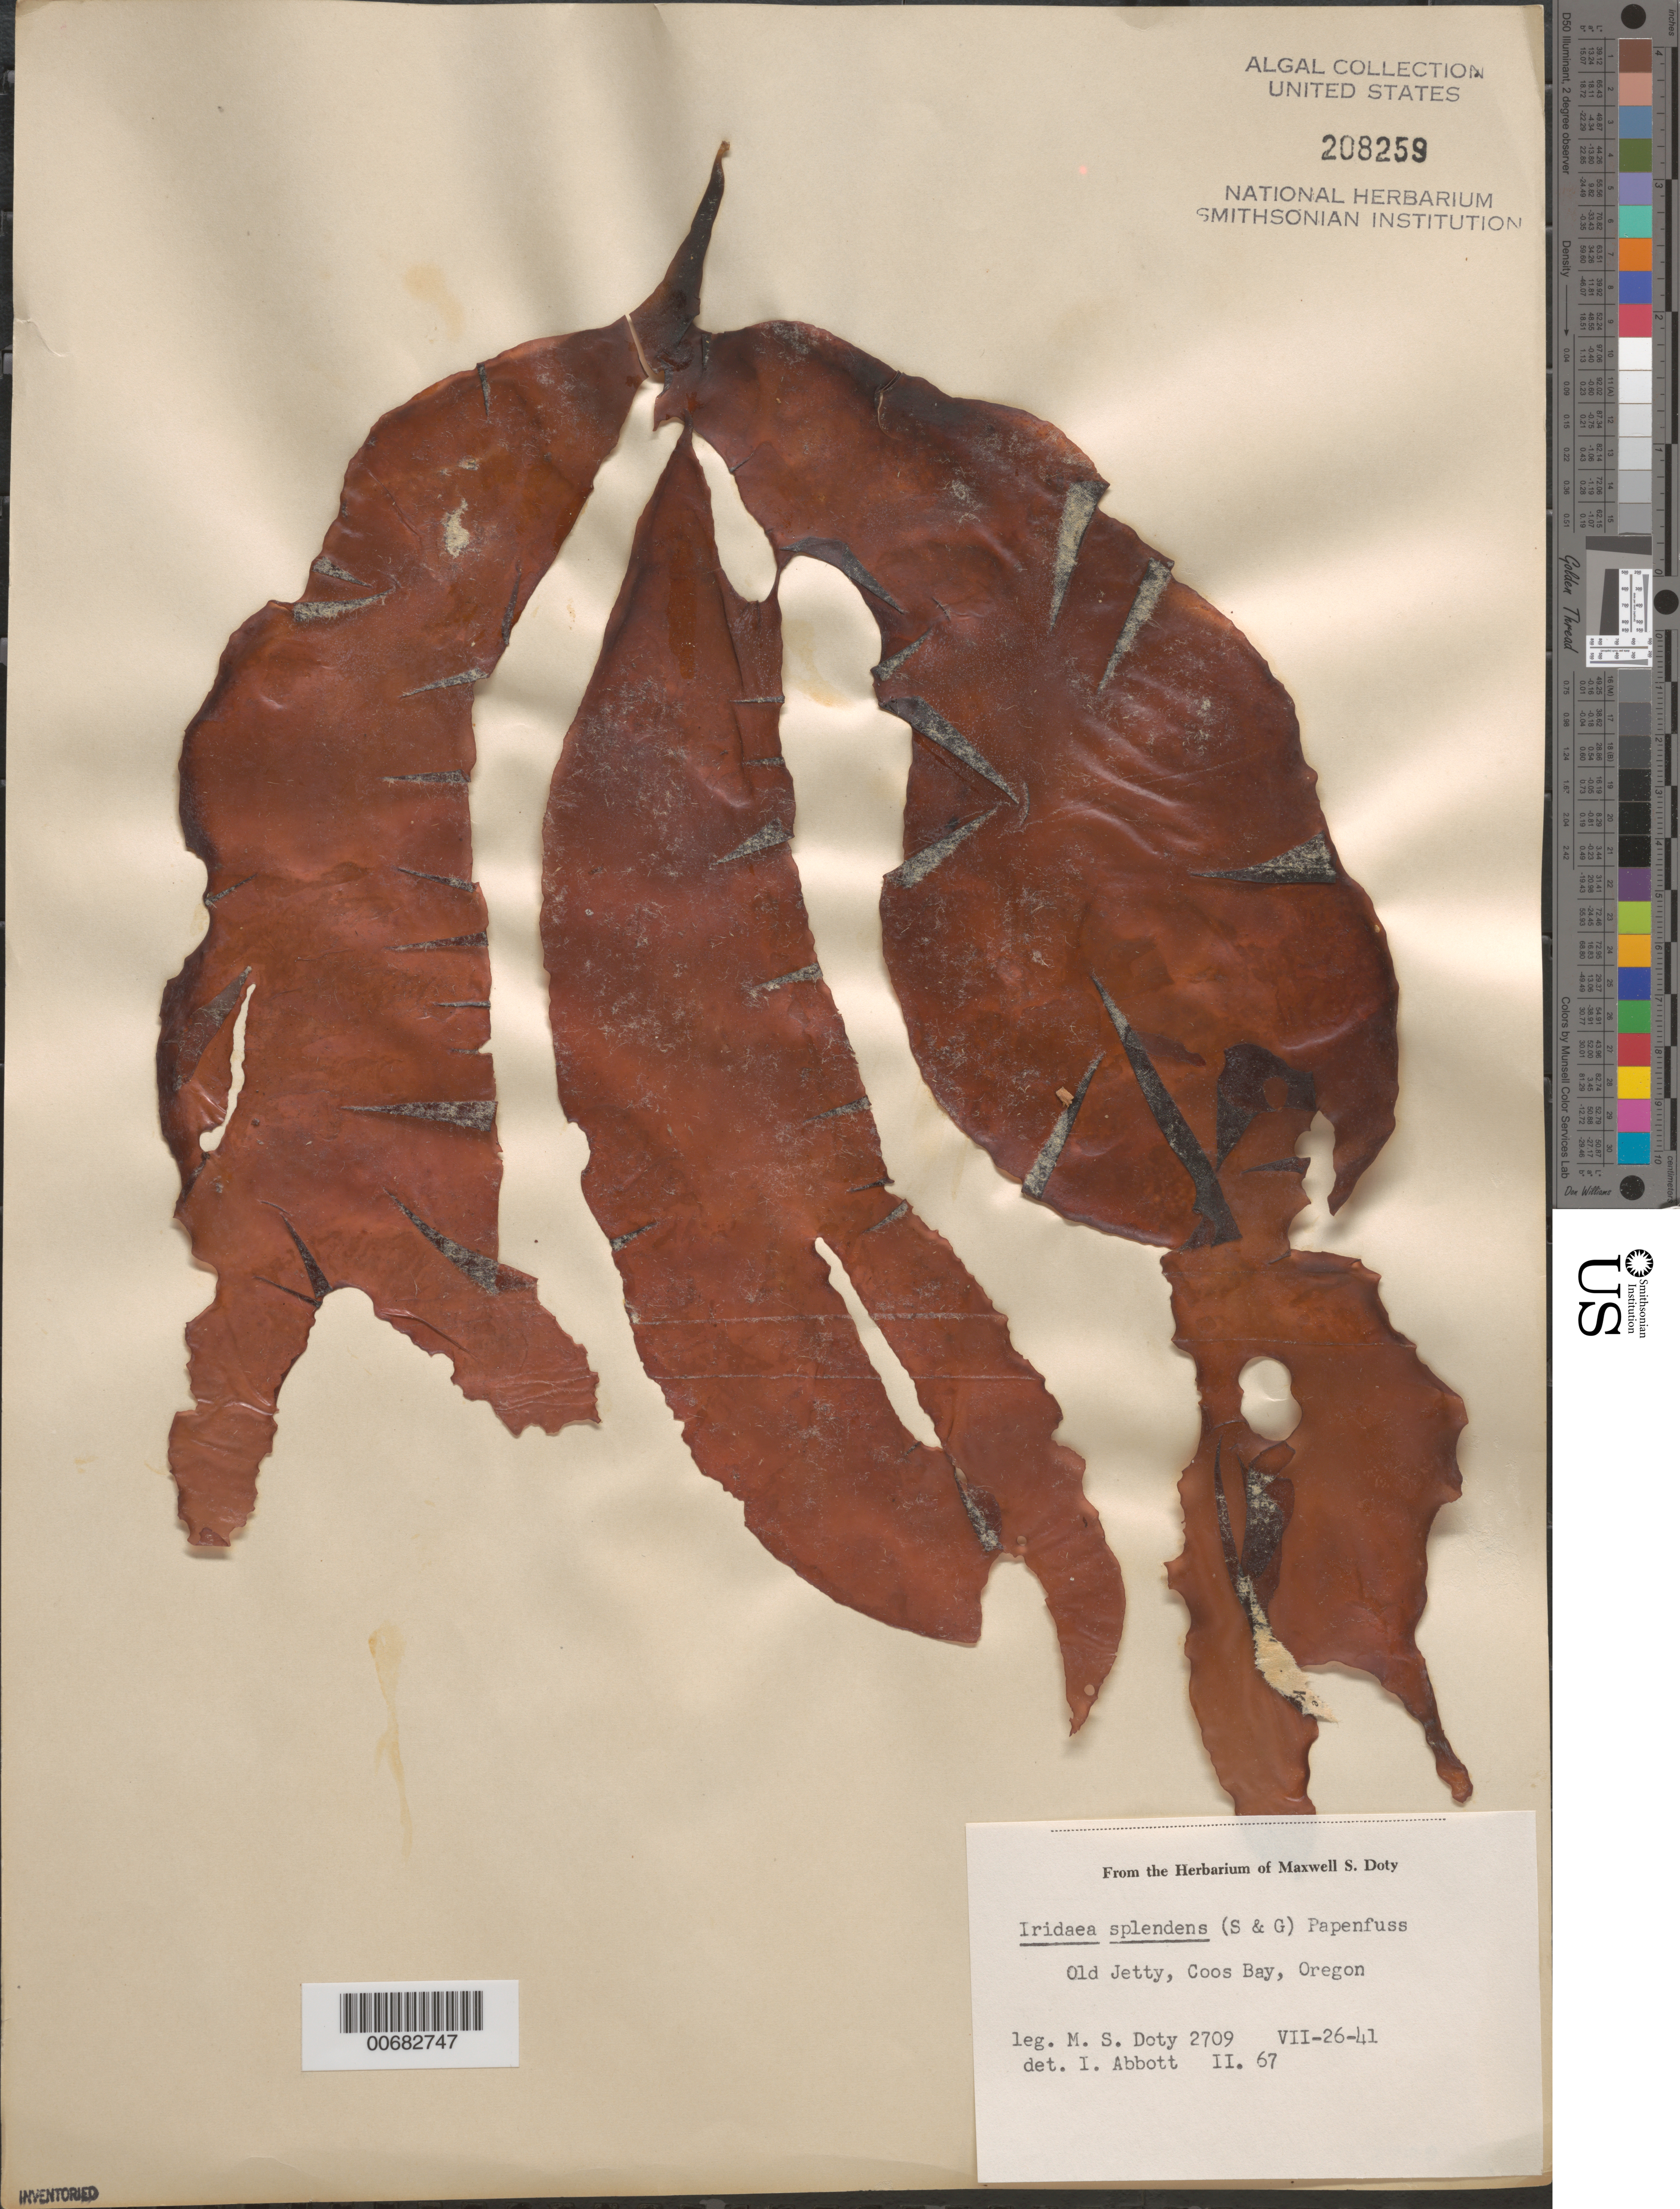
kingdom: Plantae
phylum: Rhodophyta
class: Florideophyceae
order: Gigartinales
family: Gigartinaceae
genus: Mazzaella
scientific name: Mazzaella splendens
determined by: Algae name updating Project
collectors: M. S. Doty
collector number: MSD 2709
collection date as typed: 26 Jul 1941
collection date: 1941-07-26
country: United States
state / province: Oregon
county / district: Coos County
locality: Old jetty in Coos Bay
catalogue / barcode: US 208259